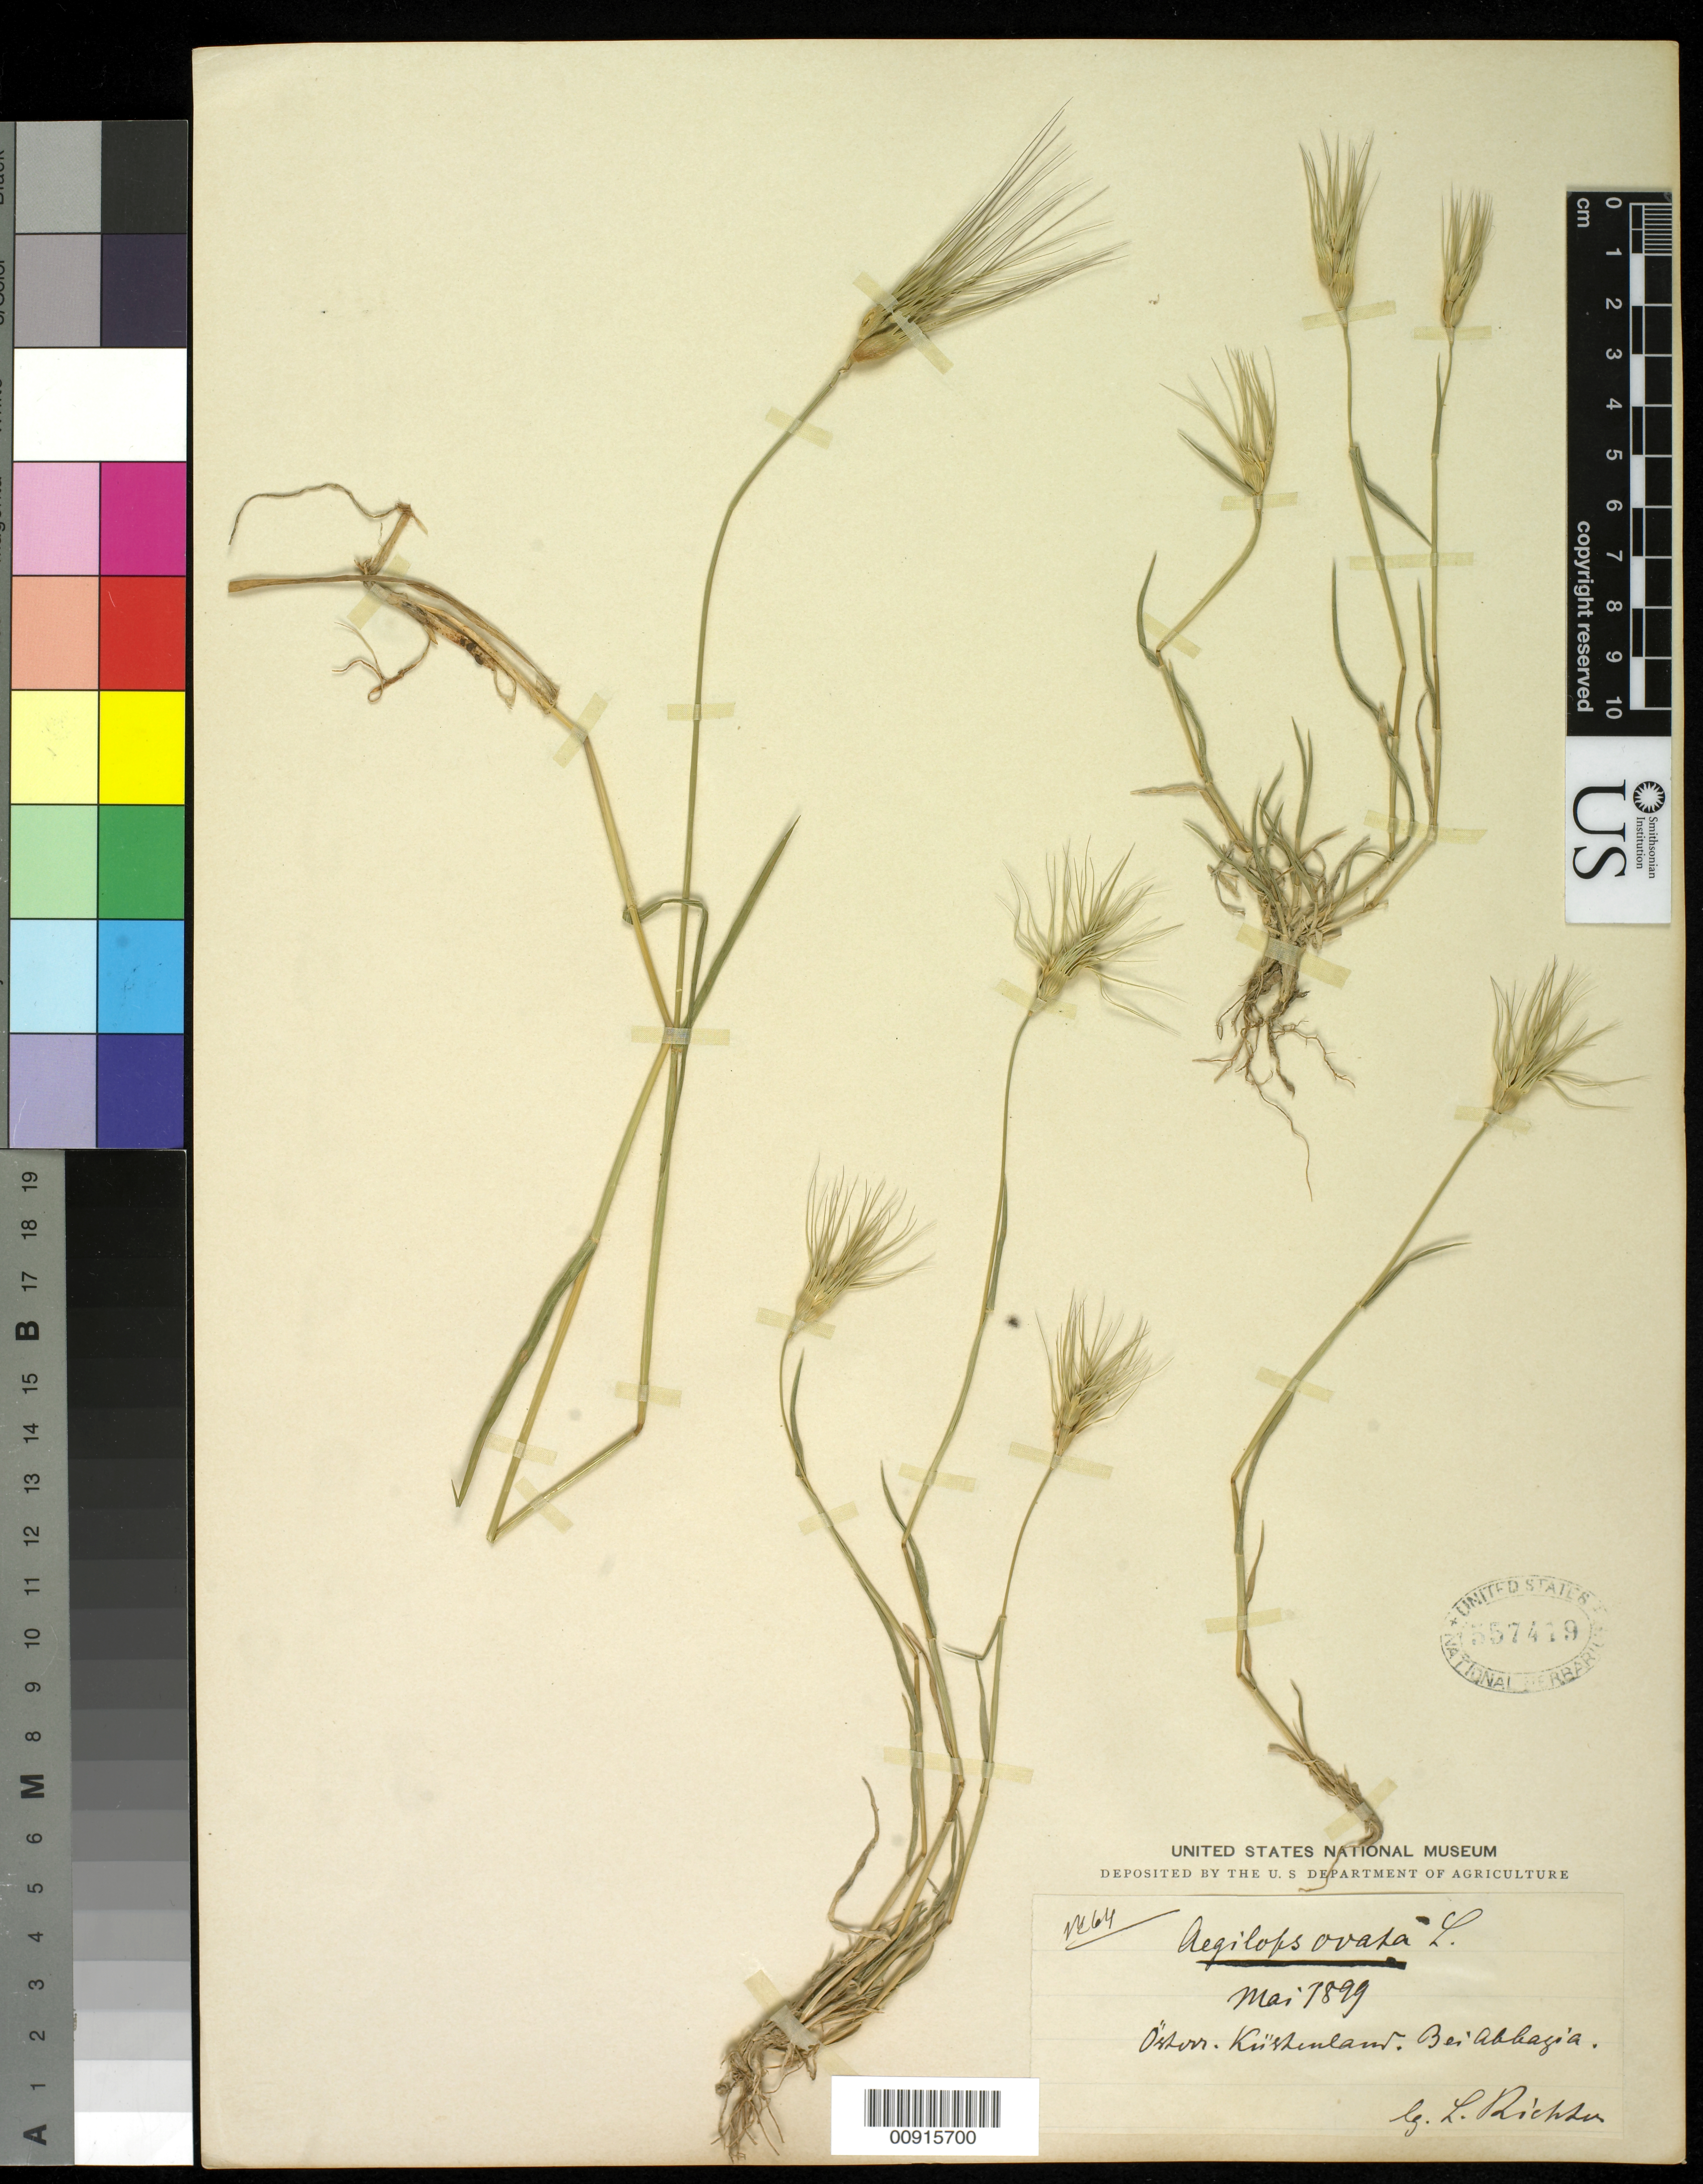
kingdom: Plantae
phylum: Tracheophyta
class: Liliopsida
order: Poales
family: Poaceae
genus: Aegilops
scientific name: Aegilops neglecta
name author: Req. ex Bertol.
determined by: Poaceae Reorganization Project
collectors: L. Richter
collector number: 64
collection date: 1899-05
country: Croatia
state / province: Istria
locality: Abbazia (near Opatija)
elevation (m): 20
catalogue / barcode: US 557419